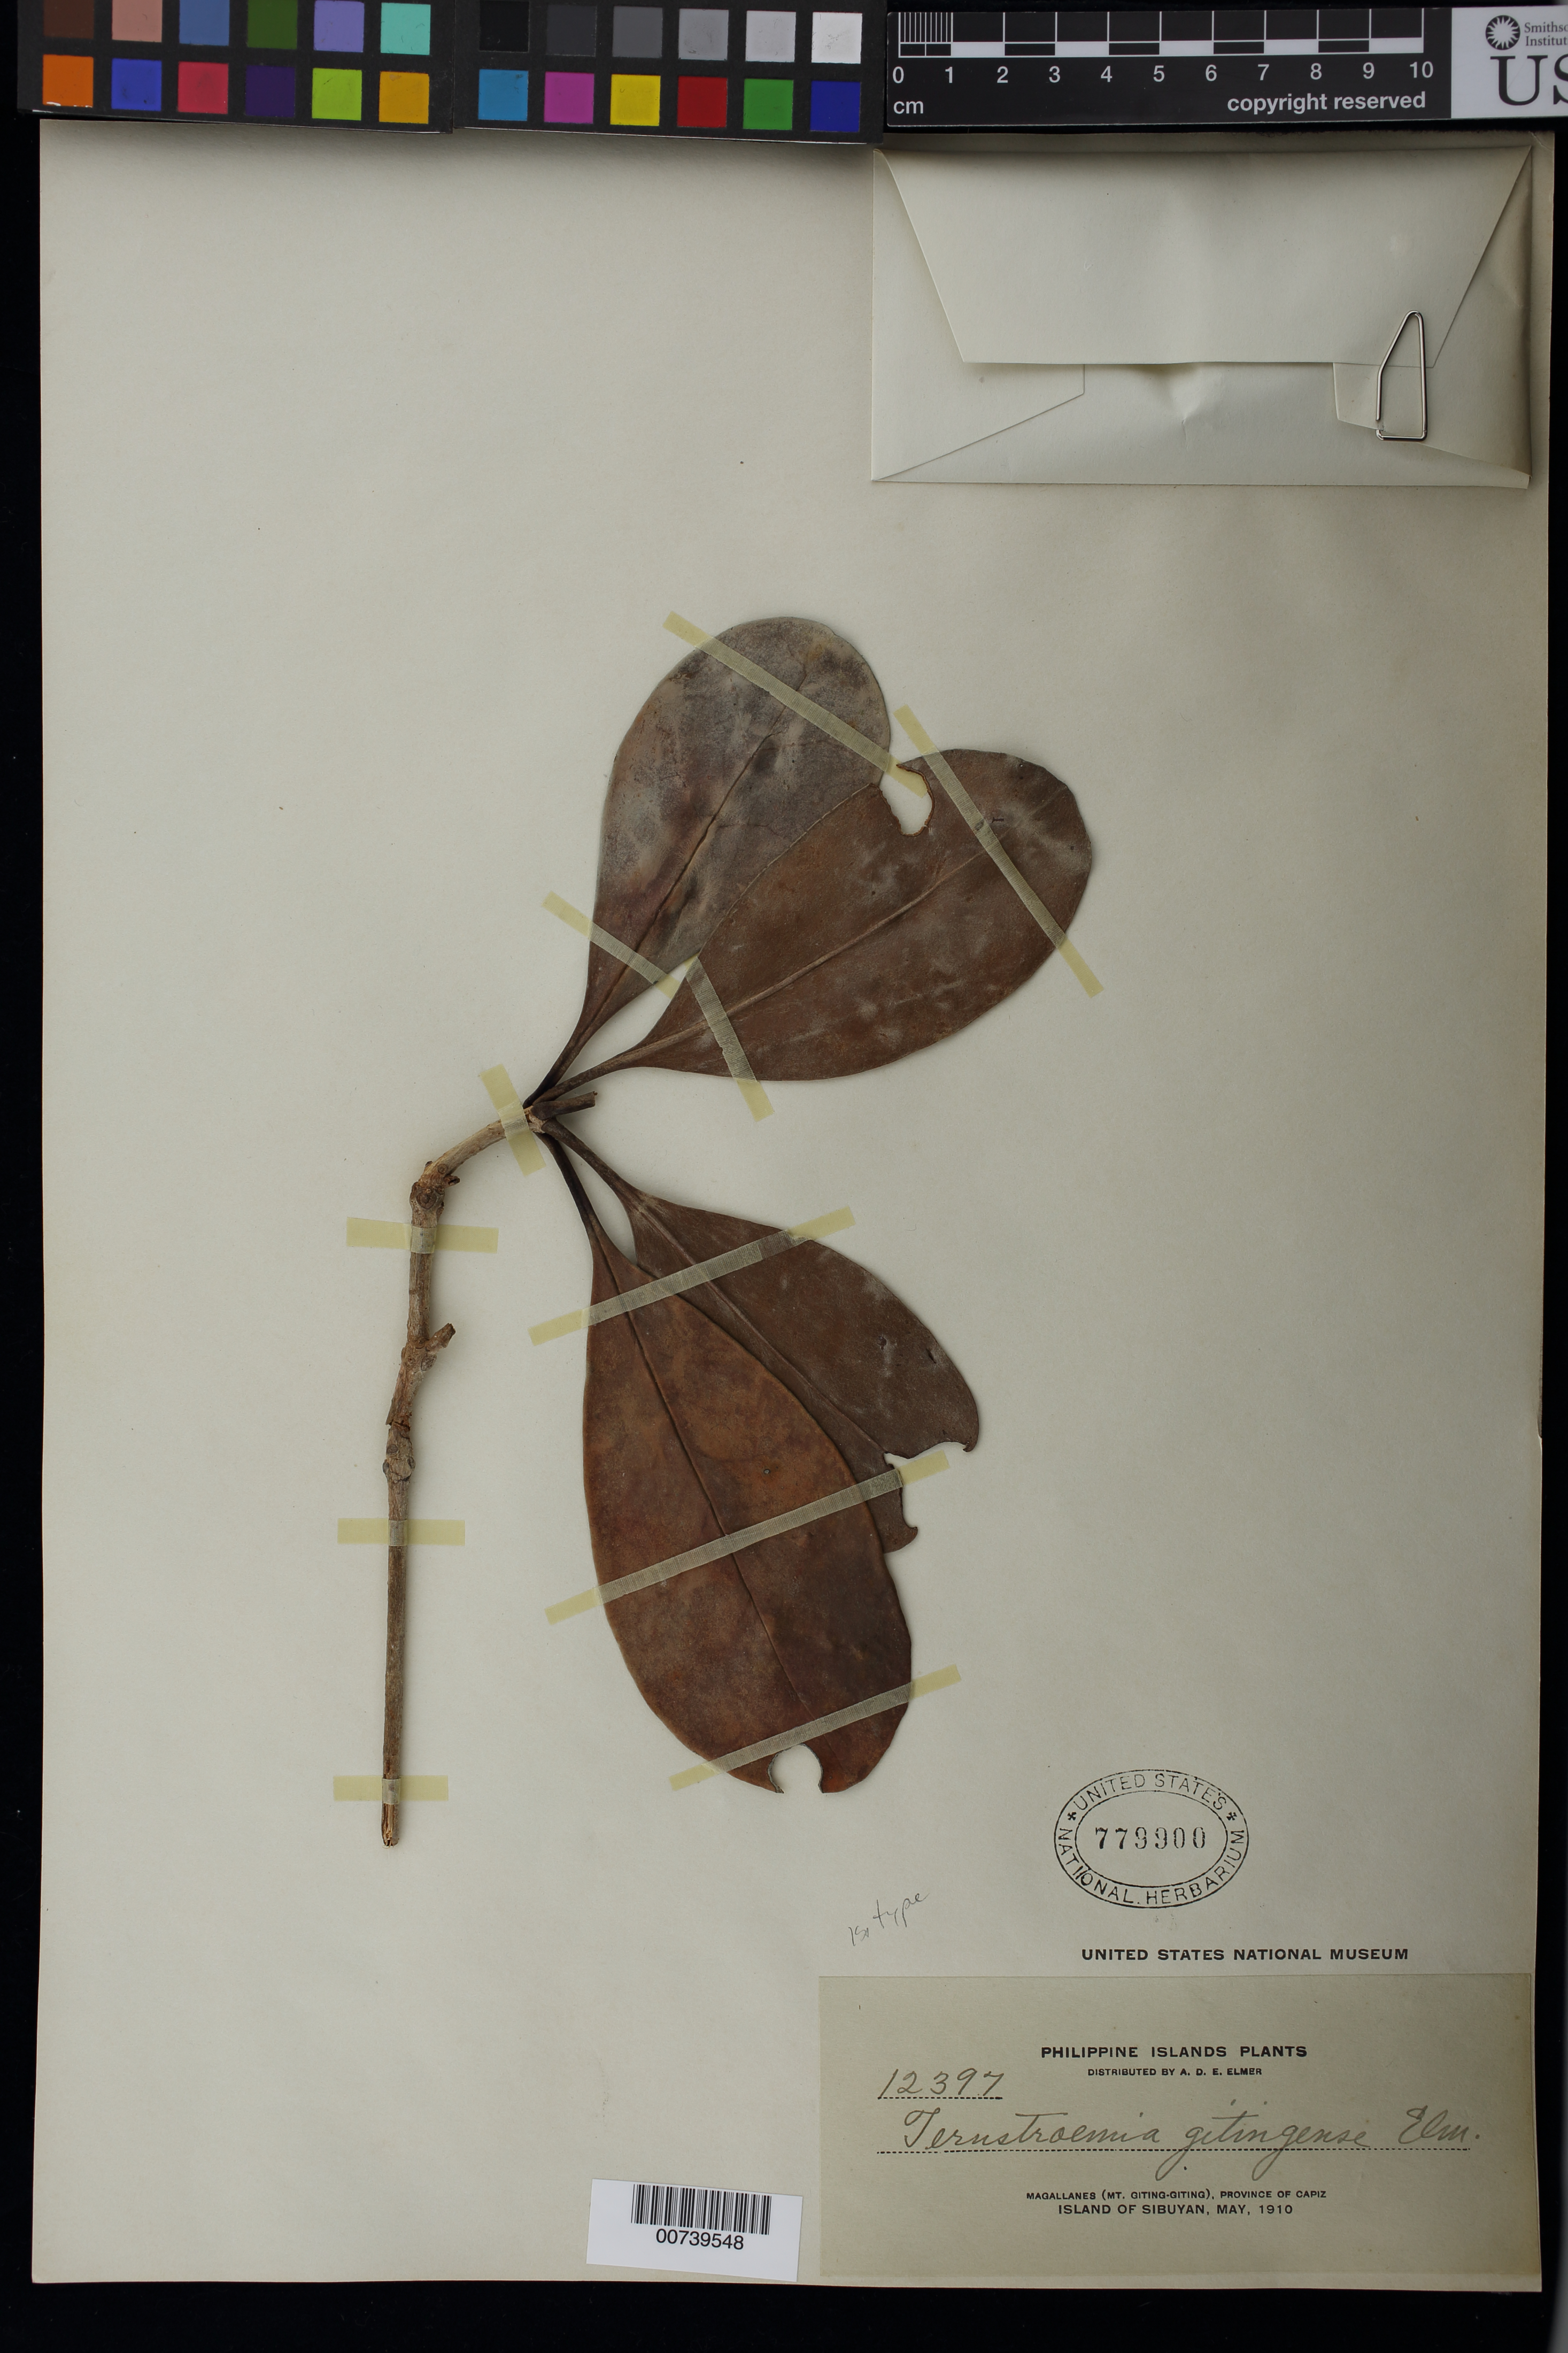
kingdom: Plantae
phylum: Tracheophyta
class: Magnoliopsida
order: Ericales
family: Pentaphylacaceae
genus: Ternstroemia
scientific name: Ternstroemia gitingensis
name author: Elmer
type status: Isotype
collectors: A. D. E. Elmer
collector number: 12397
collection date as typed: May 1910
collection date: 1910-05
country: Philippines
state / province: Western Visayas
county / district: Capiz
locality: Magallanes (Mt. Giting-Giting), Province of Capiz, Island of Sibuyan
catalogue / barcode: US 779900